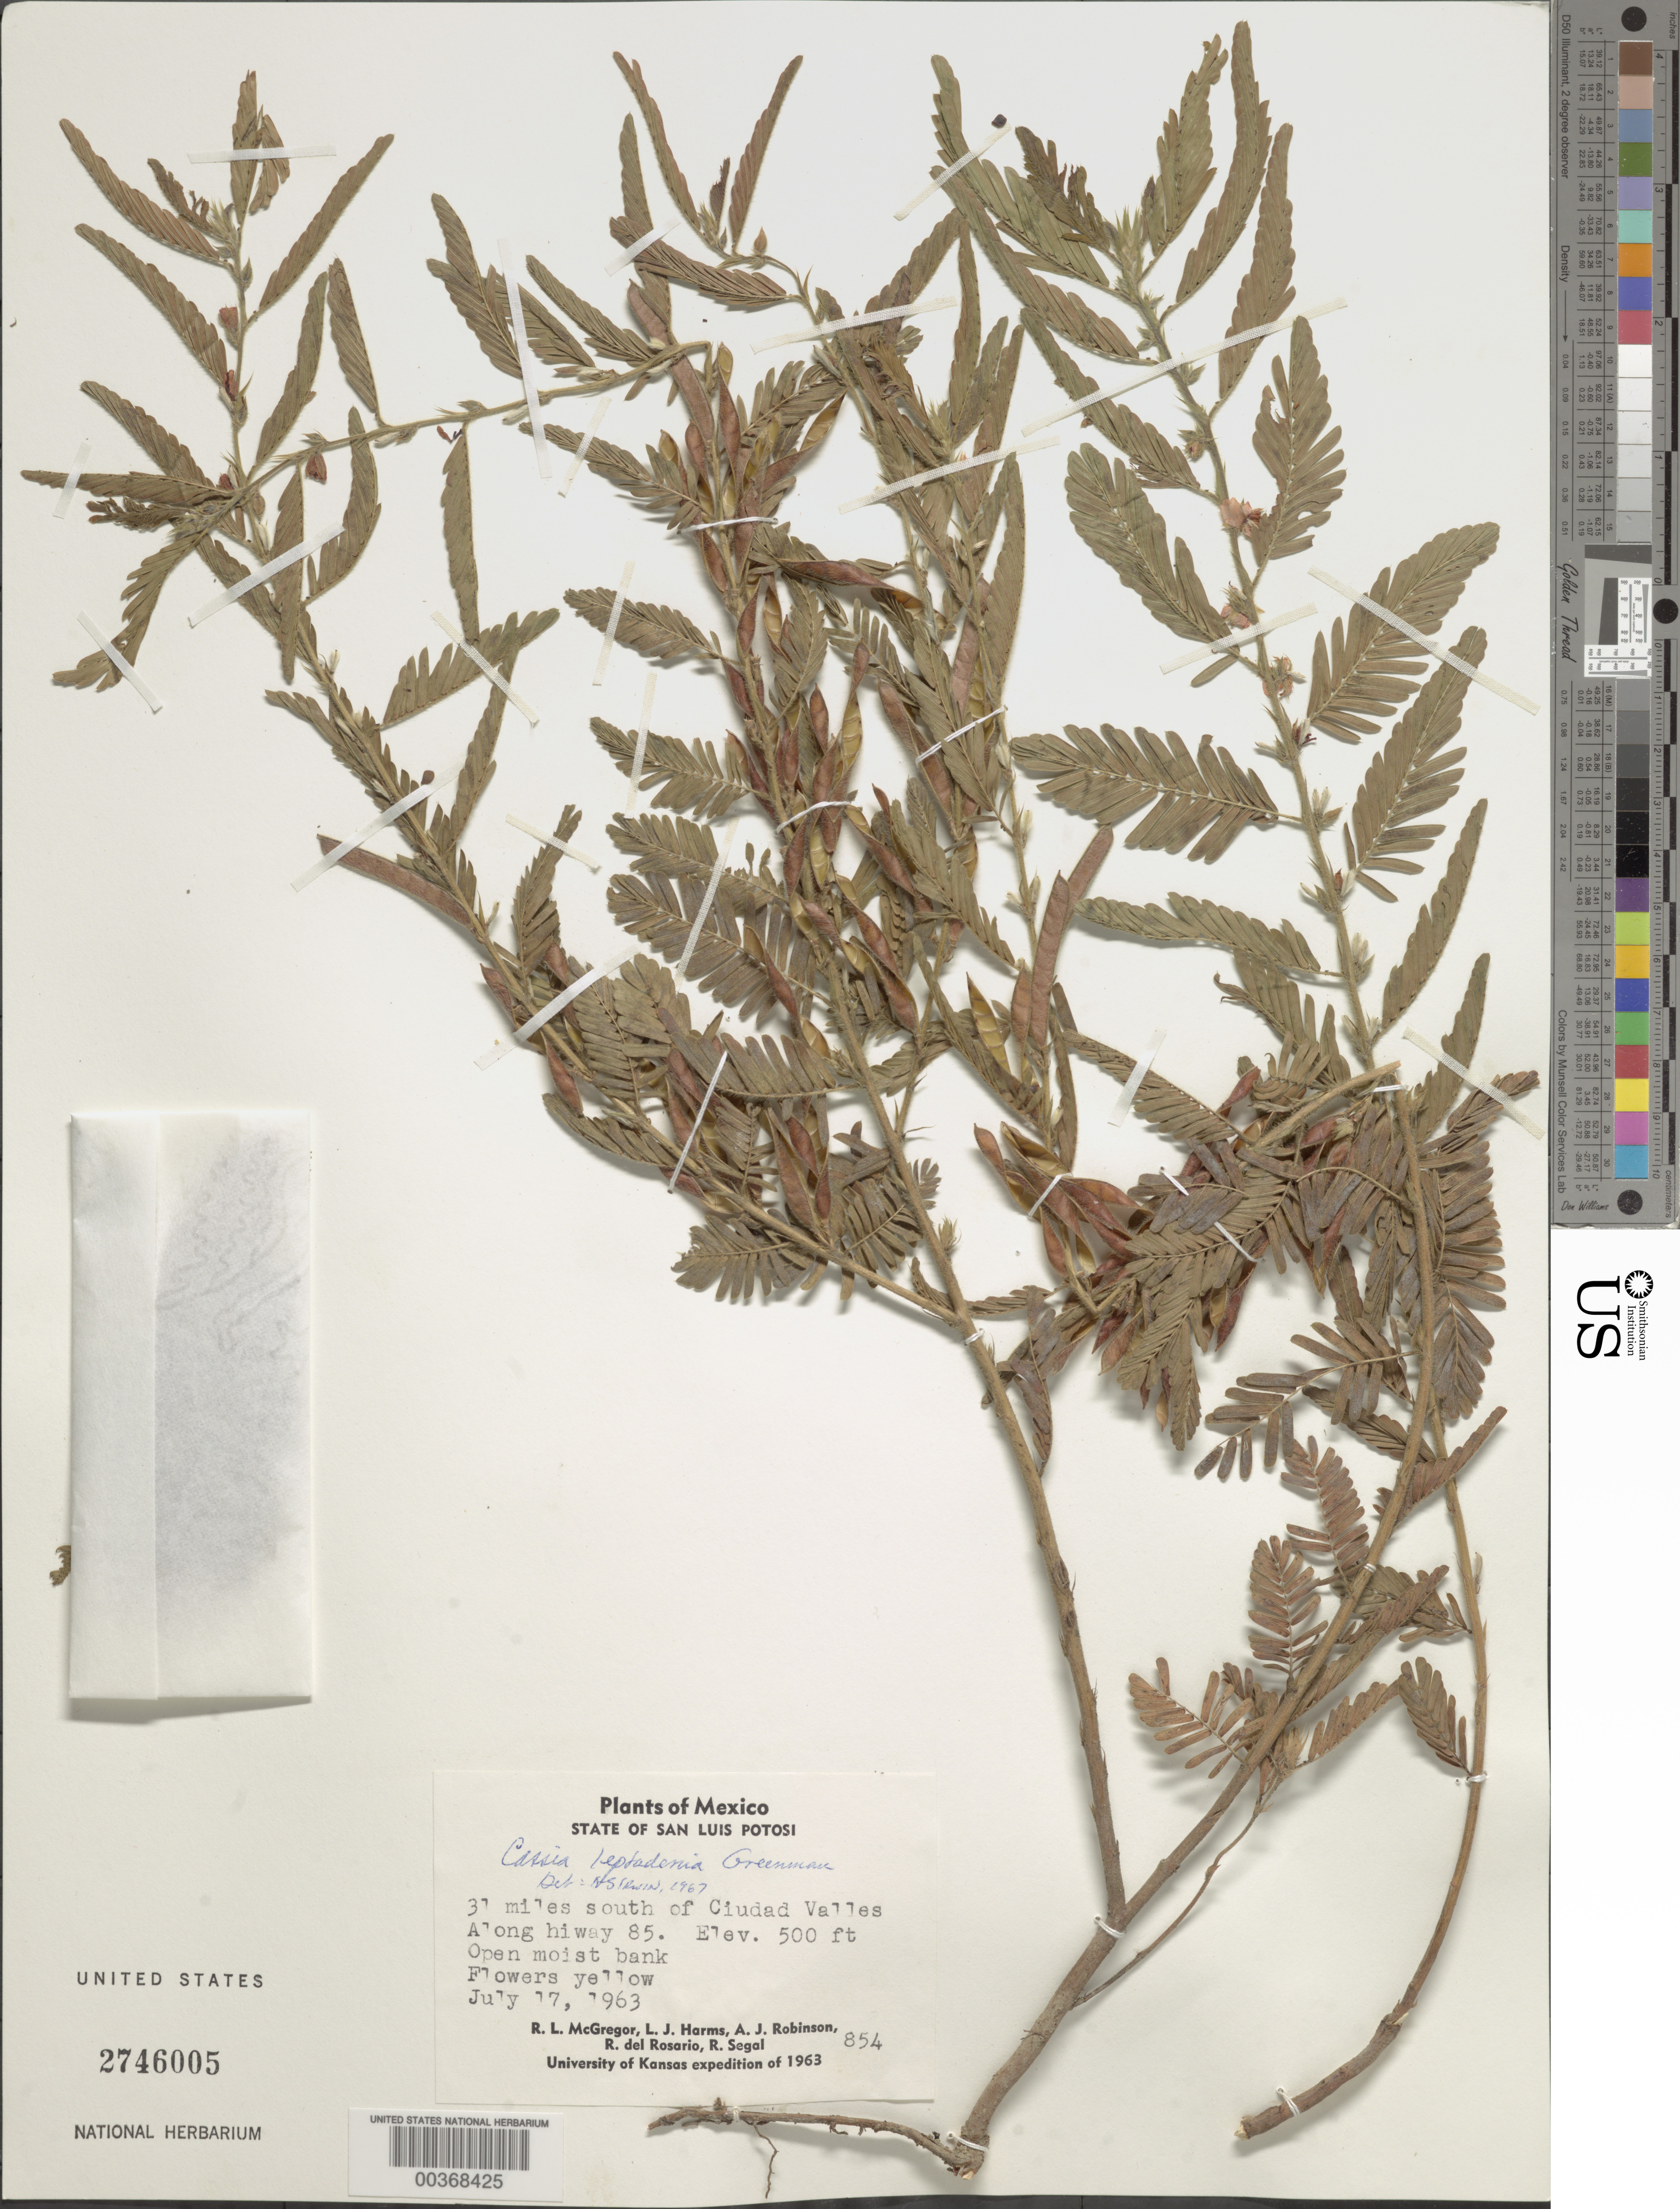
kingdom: Plantae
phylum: Tracheophyta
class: Magnoliopsida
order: Fabales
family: Fabaceae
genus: Chamaecrista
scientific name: Chamaecrista nictitans var. jaliscensis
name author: (Greenm.) H.S. Irwin & Barneby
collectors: R. L. McGregor, L. Harms, A. J. Robinson, R. del Rosario & R. Segal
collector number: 854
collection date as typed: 17 Jul 1963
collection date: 1963-07-17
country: Mexico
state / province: San Luis Potosí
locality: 31 mi S of Ciudad Valles, along hwy 85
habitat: Open moist bank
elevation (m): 152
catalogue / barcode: US 2746005